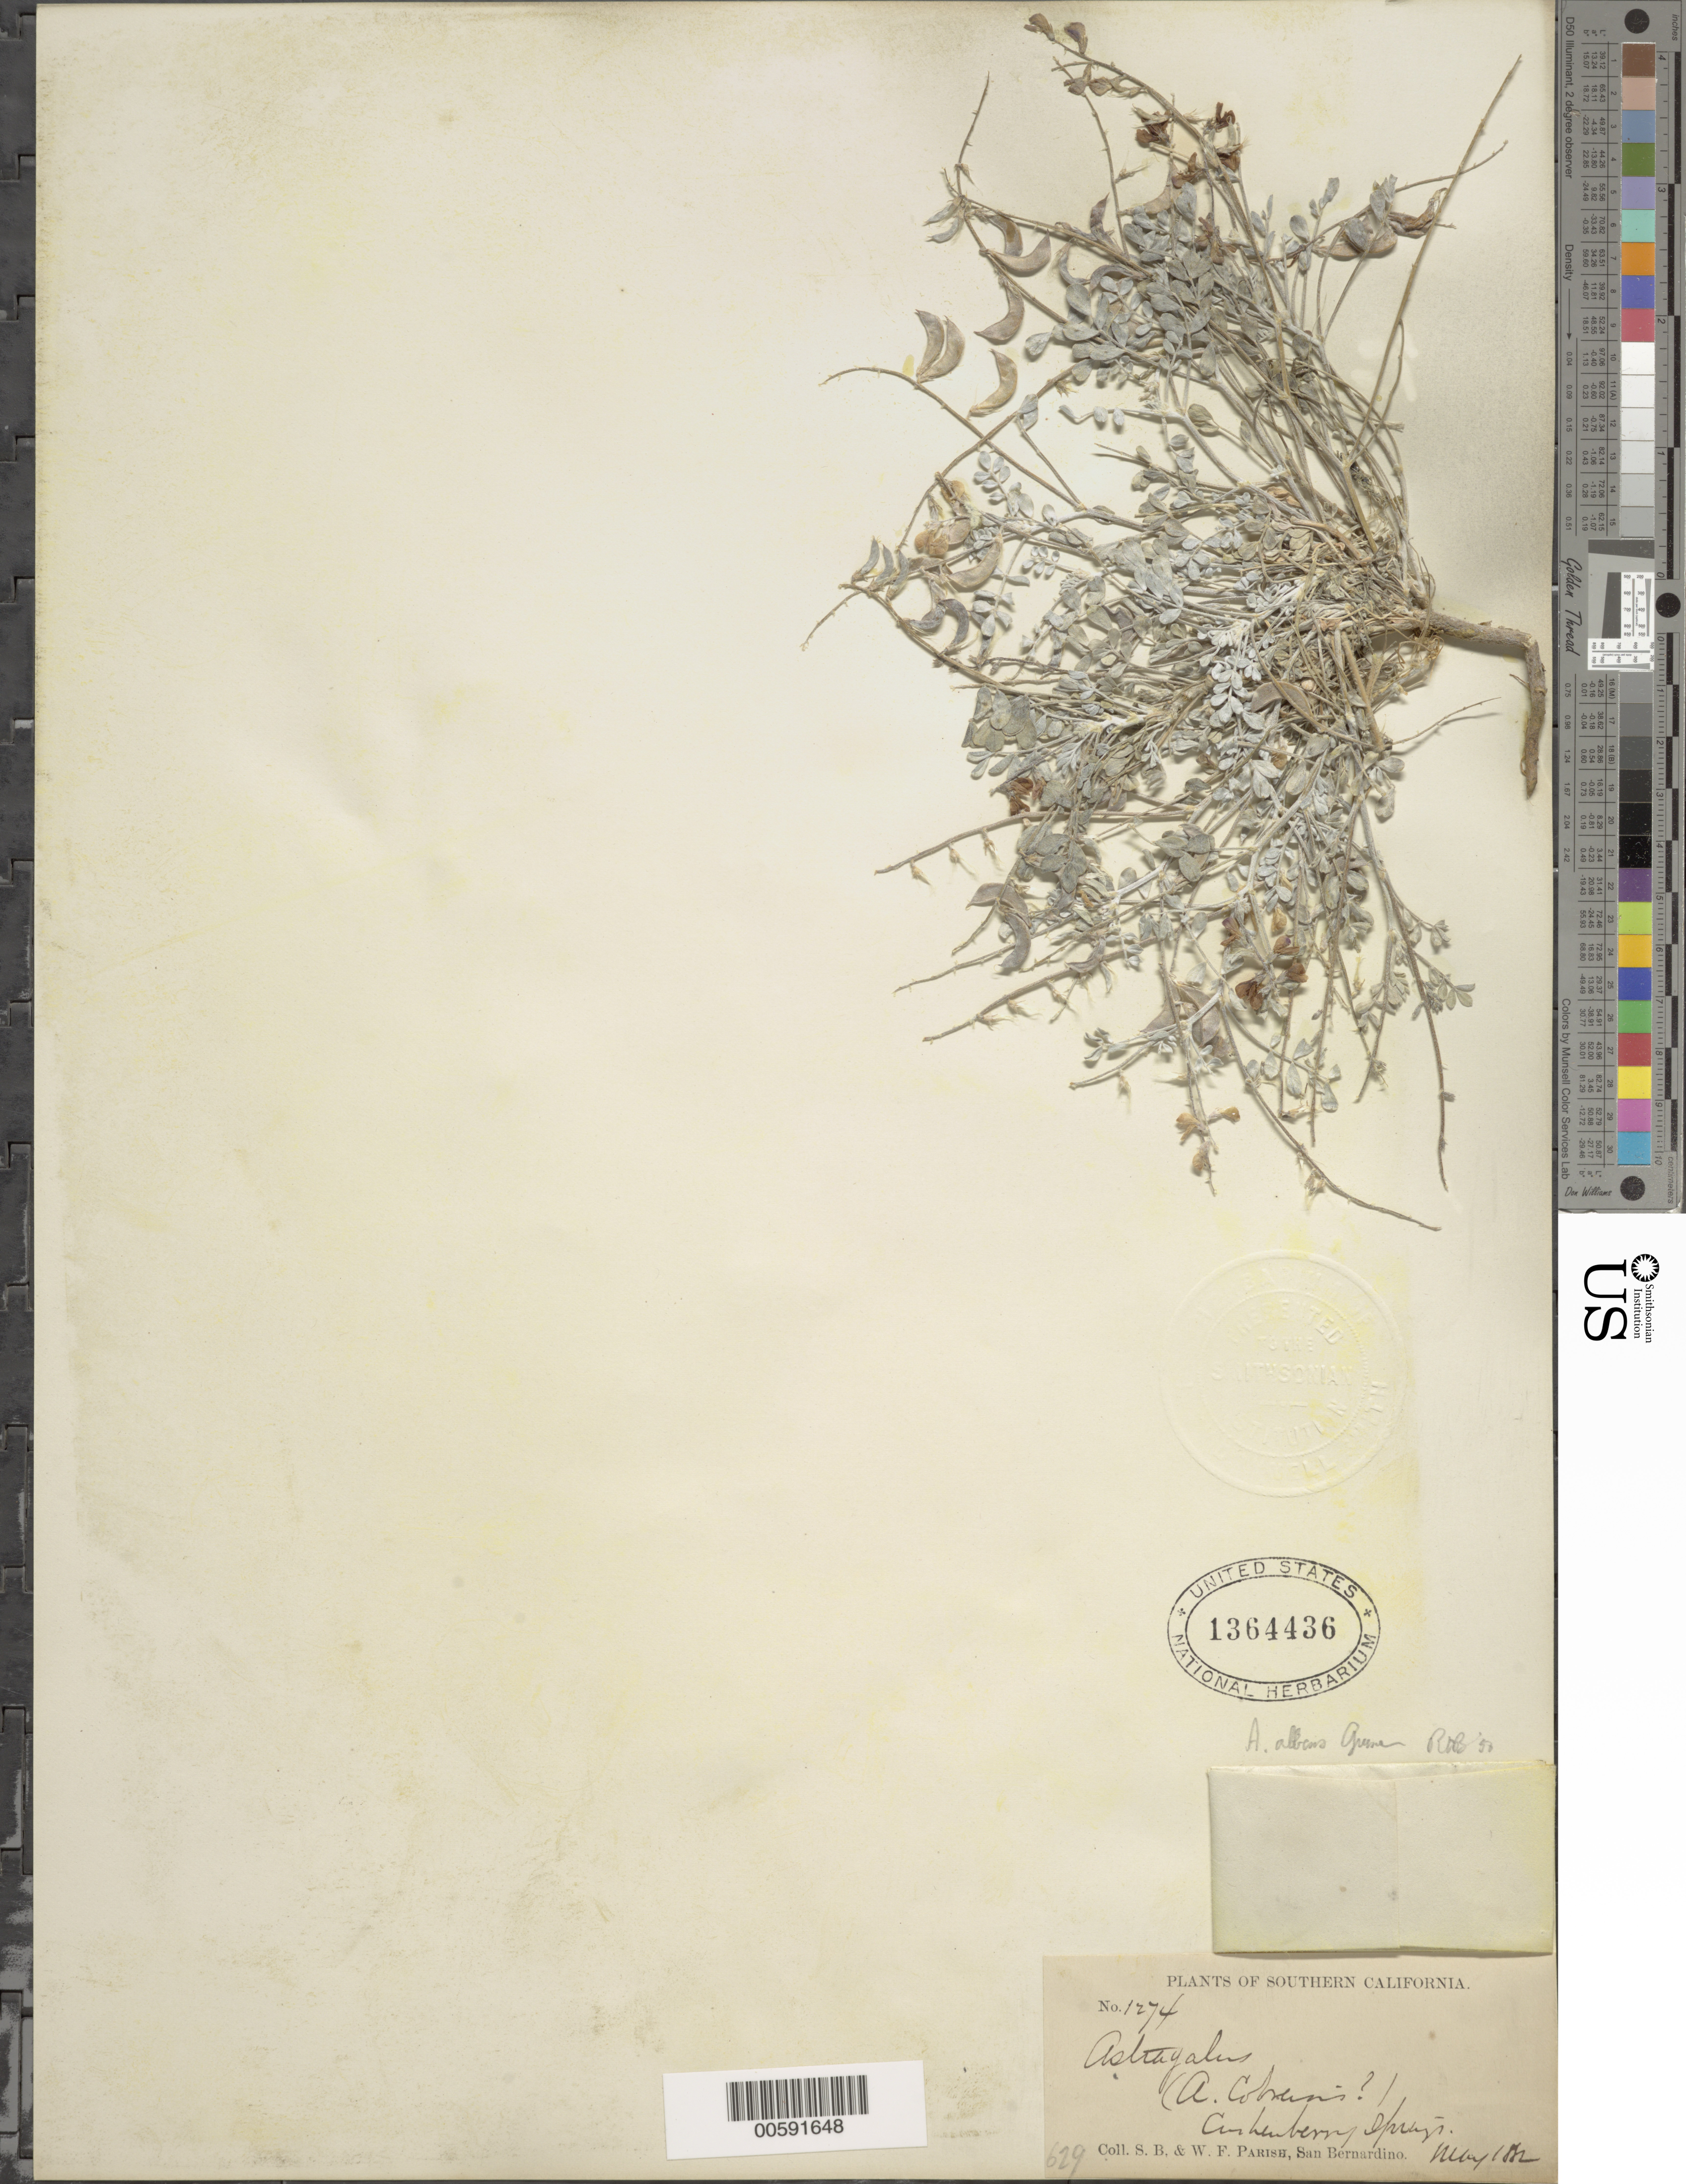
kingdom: Plantae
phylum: Tracheophyta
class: Magnoliopsida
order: Fabales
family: Fabaceae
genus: Astragalus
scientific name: Astragalus albens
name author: Greene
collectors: S. B. Parish & W. F. Parish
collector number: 1274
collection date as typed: May 1882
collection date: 1882-05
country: United States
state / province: California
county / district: San Bernardino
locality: San Bernardino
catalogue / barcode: US 1364436